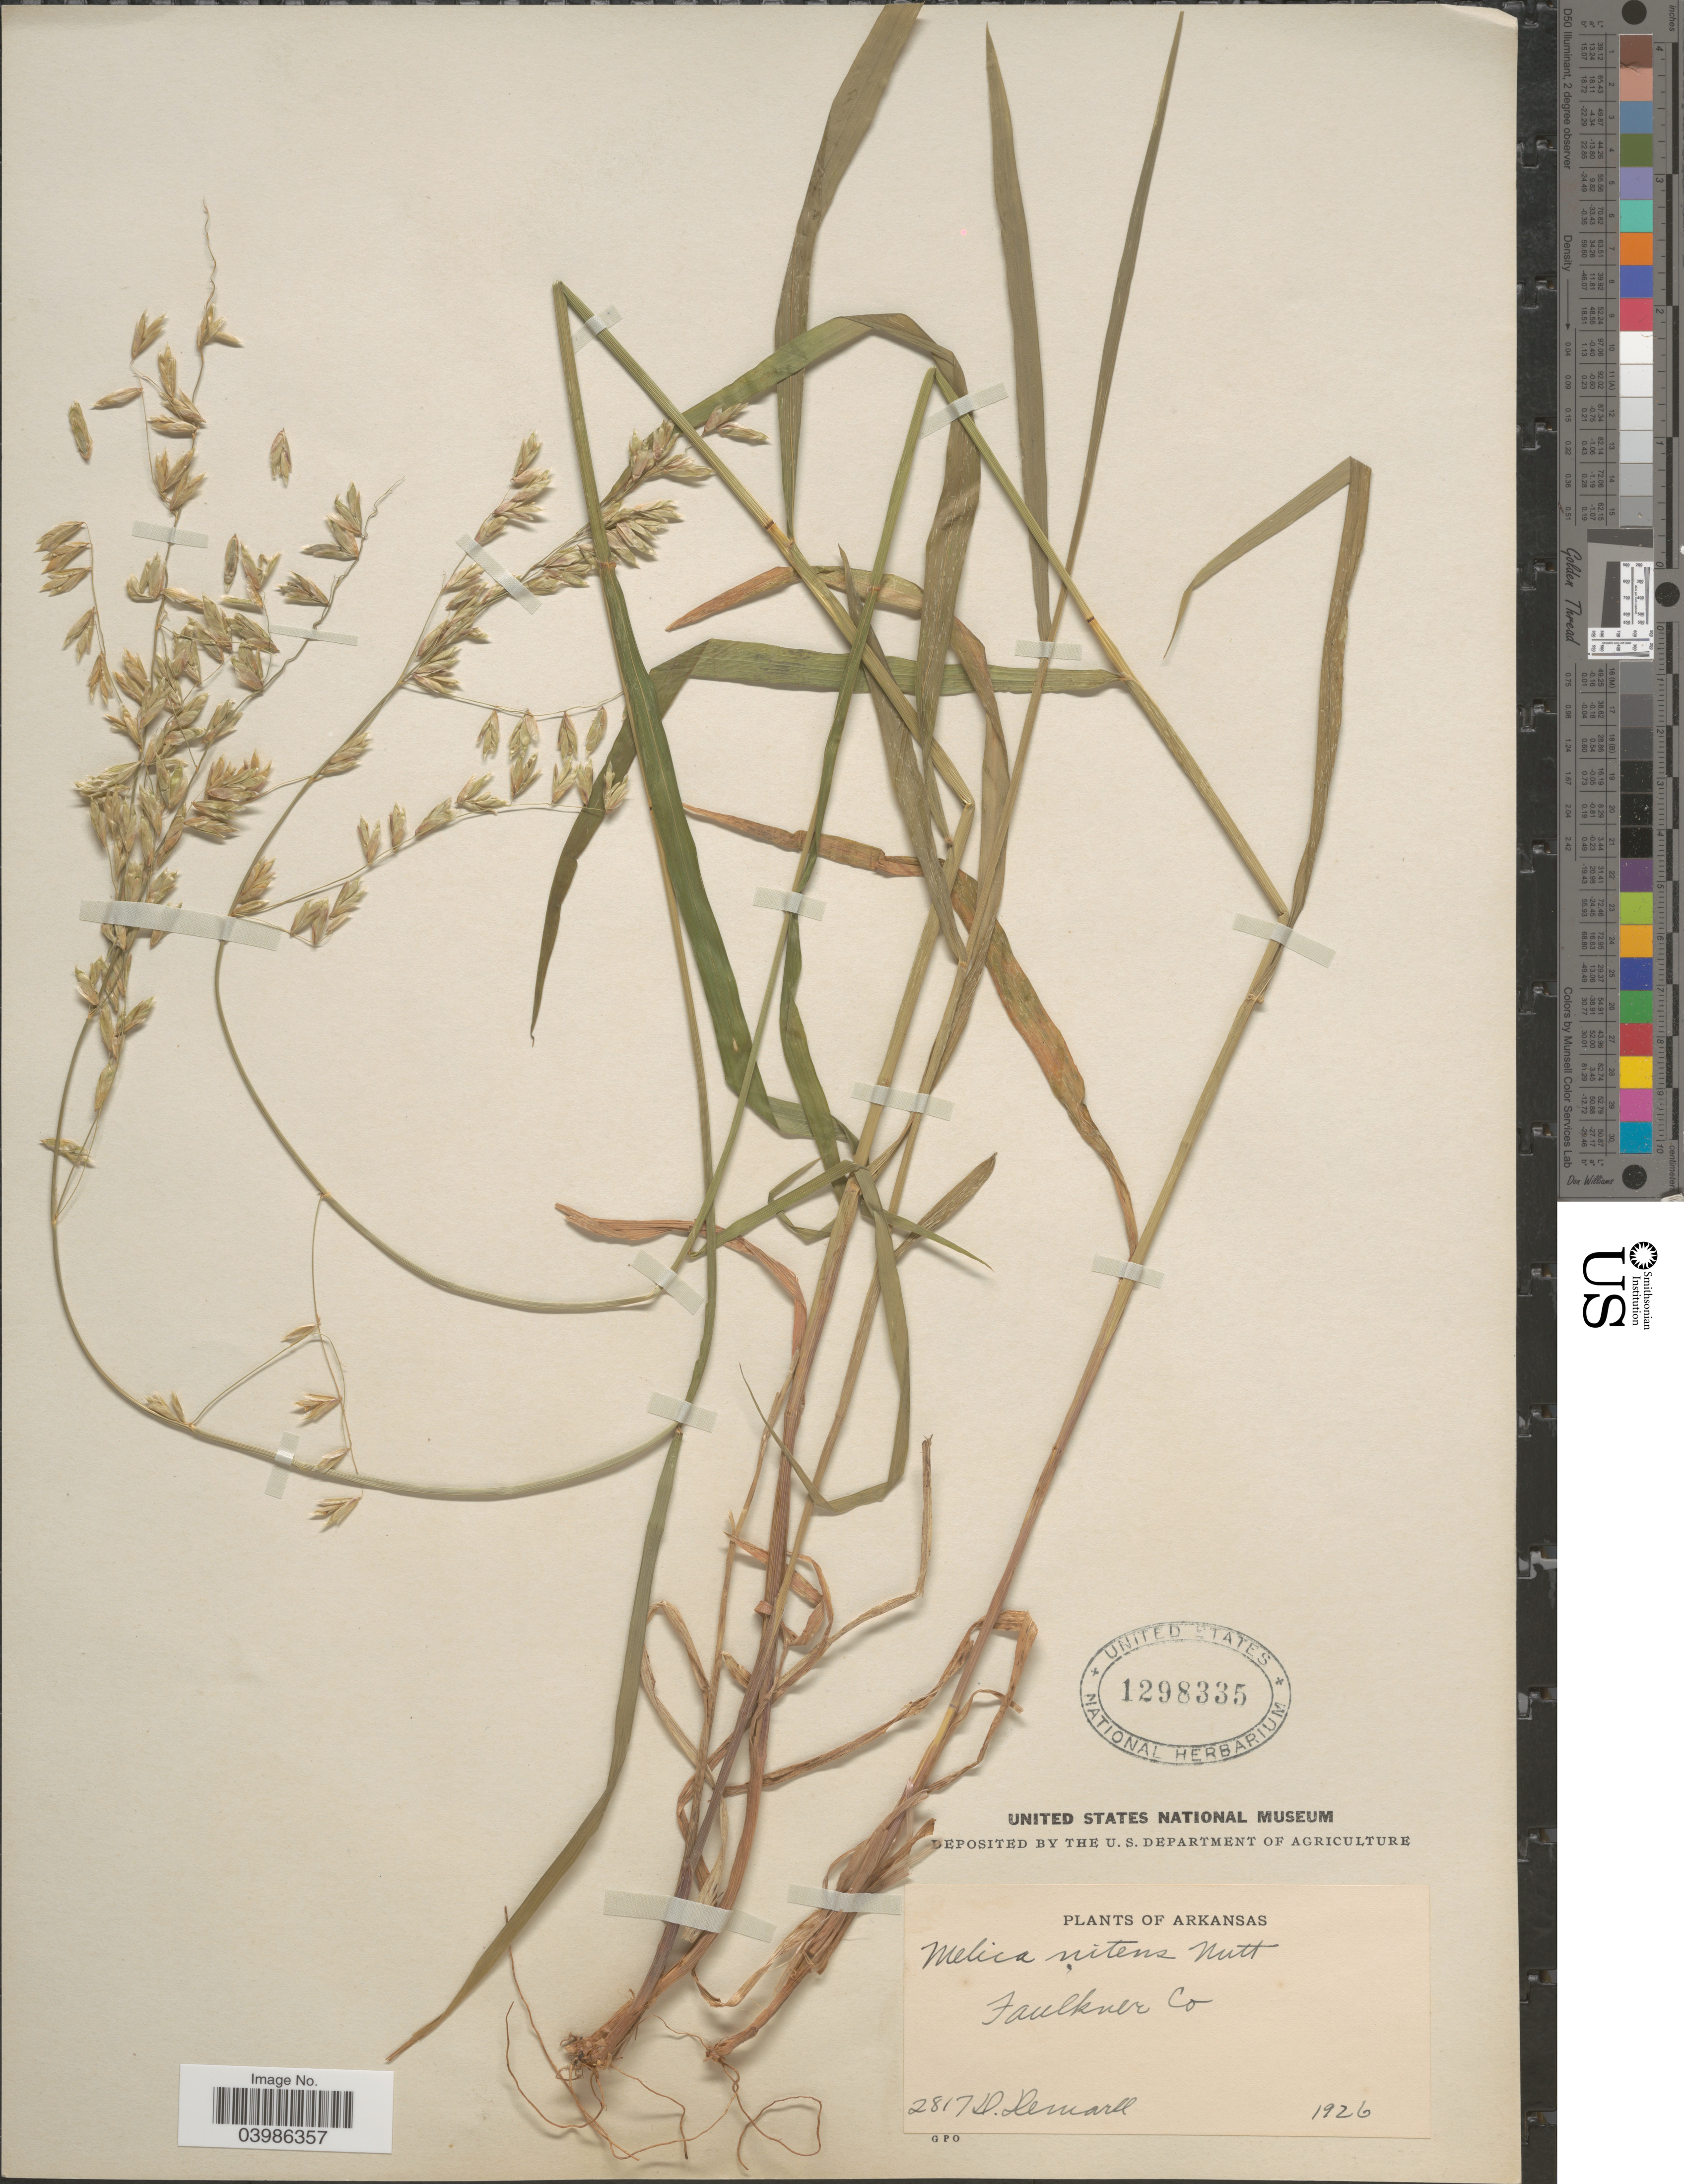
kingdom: Plantae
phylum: Tracheophyta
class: Liliopsida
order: Poales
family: Poaceae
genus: Melica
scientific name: Melica nitens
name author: (Scribn.) Nutt. ex Piper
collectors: D. Demaree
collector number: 2817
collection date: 1926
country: United States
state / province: Arkansas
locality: Faulkner Cou.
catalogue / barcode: US 1298335